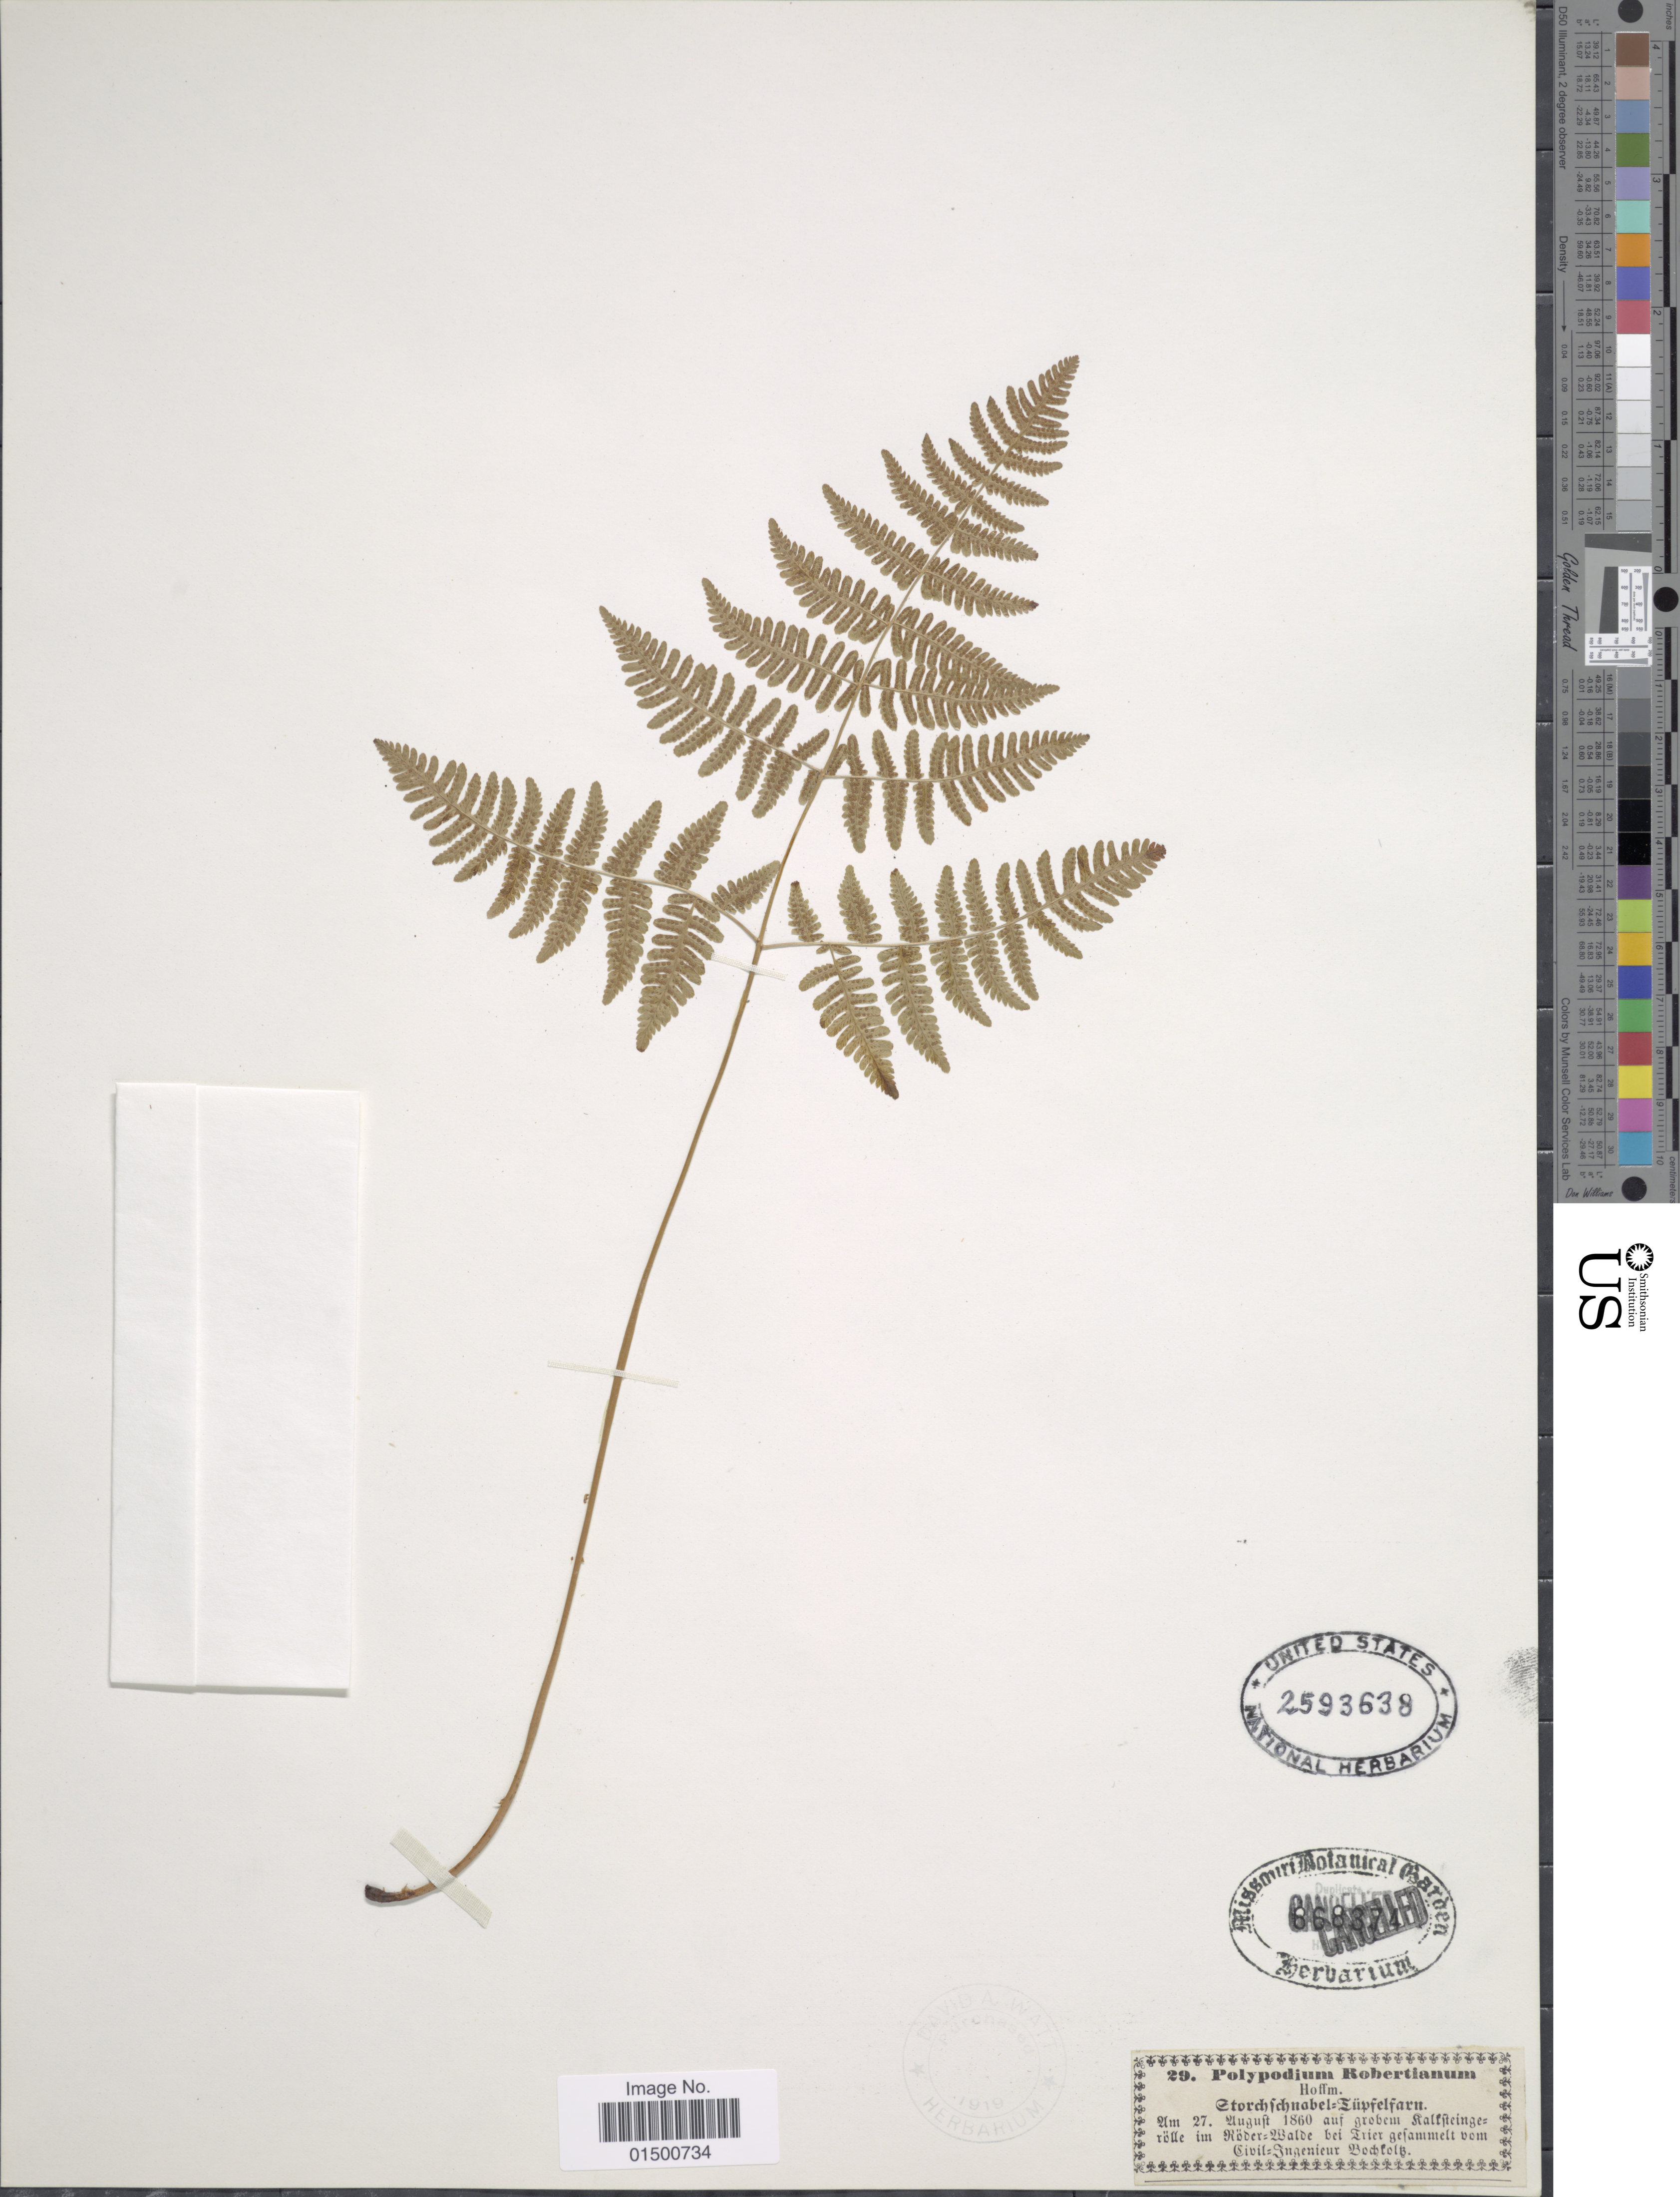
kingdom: Plantae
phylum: Tracheophyta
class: Polypodiopsida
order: Polypodiales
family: Cystopteridaceae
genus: Gymnocarpium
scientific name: Gymnocarpium robertianum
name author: (Hoffm.) Newman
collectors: Bochfolb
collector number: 29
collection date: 1860-08-27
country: Germany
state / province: Rhineland-Palatinate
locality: Ralfteinge=rolle im Roder=Walde bei Frier [interpreted]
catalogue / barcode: US 2593638